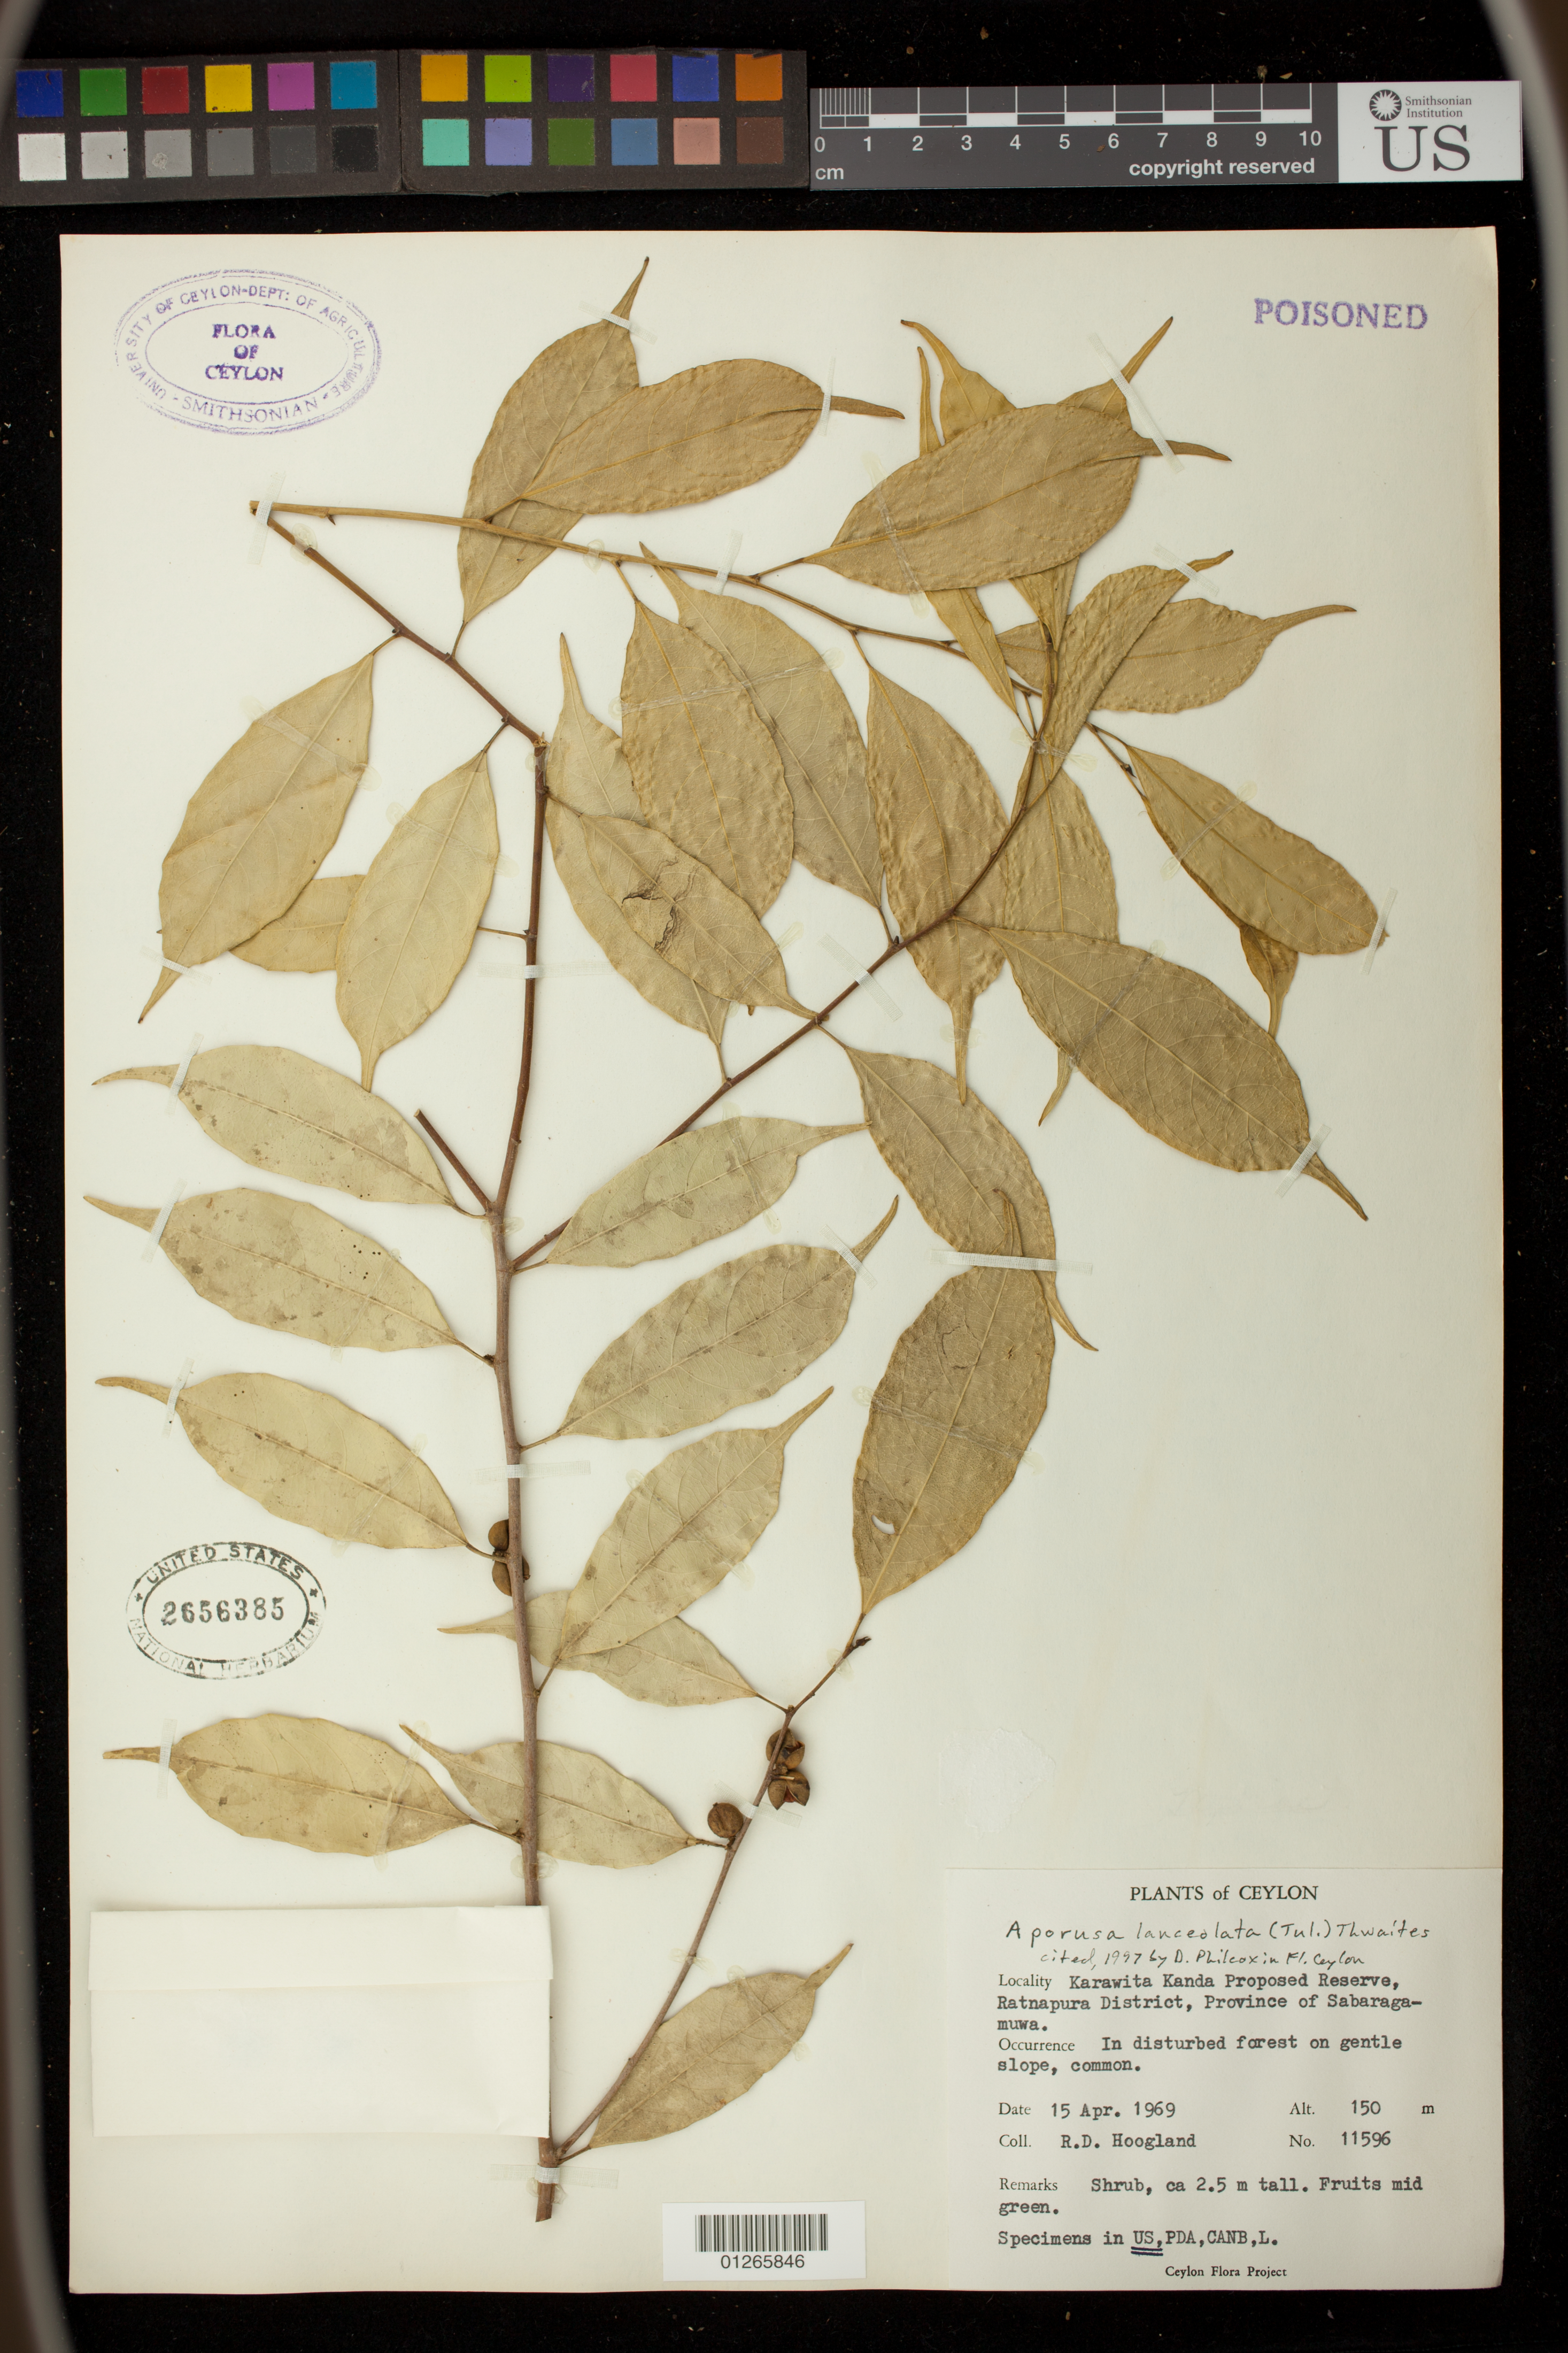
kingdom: Plantae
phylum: Tracheophyta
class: Magnoliopsida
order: Malpighiales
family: Phyllanthaceae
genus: Aporosa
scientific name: Aporosa lanceolata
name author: Müll. Arg.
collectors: R. D. Hoogland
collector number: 11596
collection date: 1969-04-15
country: Sri Lanka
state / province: Sabaragamuwa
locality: Karawita Kanda Proposed Reserve, Ratnapura District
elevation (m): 150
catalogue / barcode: US 2656385